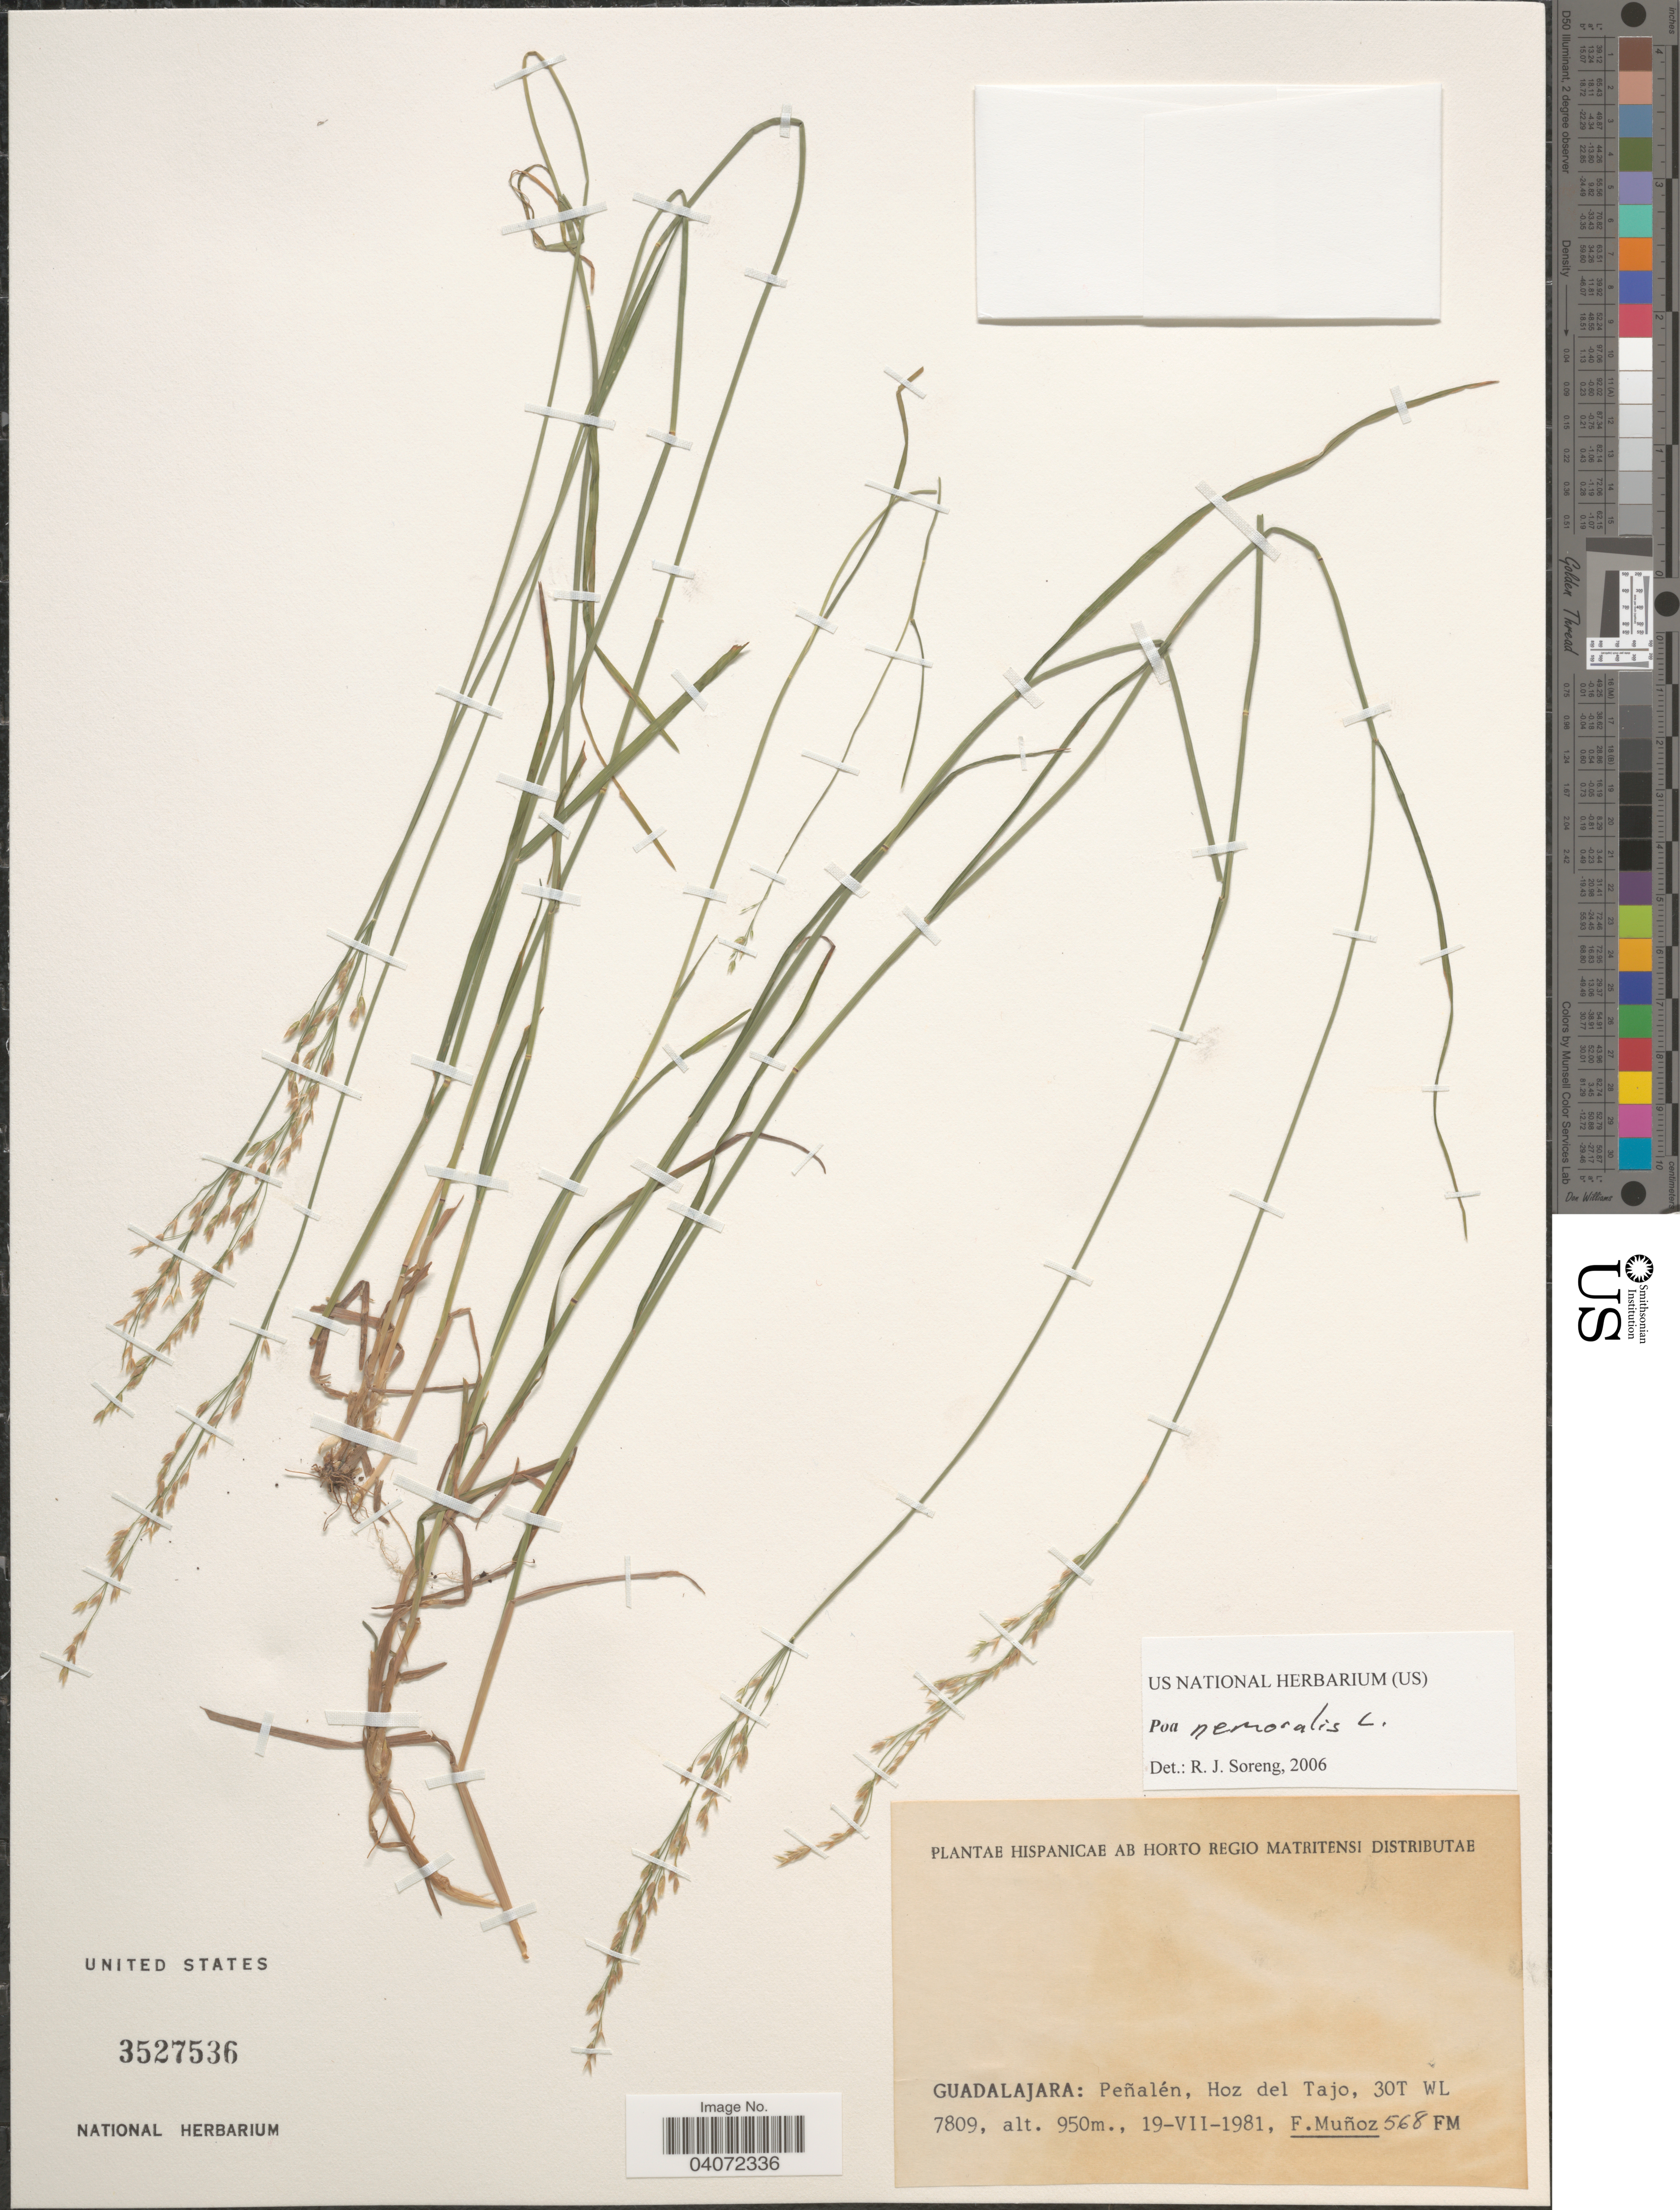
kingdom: Plantae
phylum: Tracheophyta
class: Liliopsida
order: Poales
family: Poaceae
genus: Poa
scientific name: Poa nemoralis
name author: L.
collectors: F. Muñoz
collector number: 568 FM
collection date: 1981-07-19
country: Spain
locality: Guadalajara: Peñalén, Hoz del Tajo, 30T WL 7809.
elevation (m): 950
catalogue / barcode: US 3527536